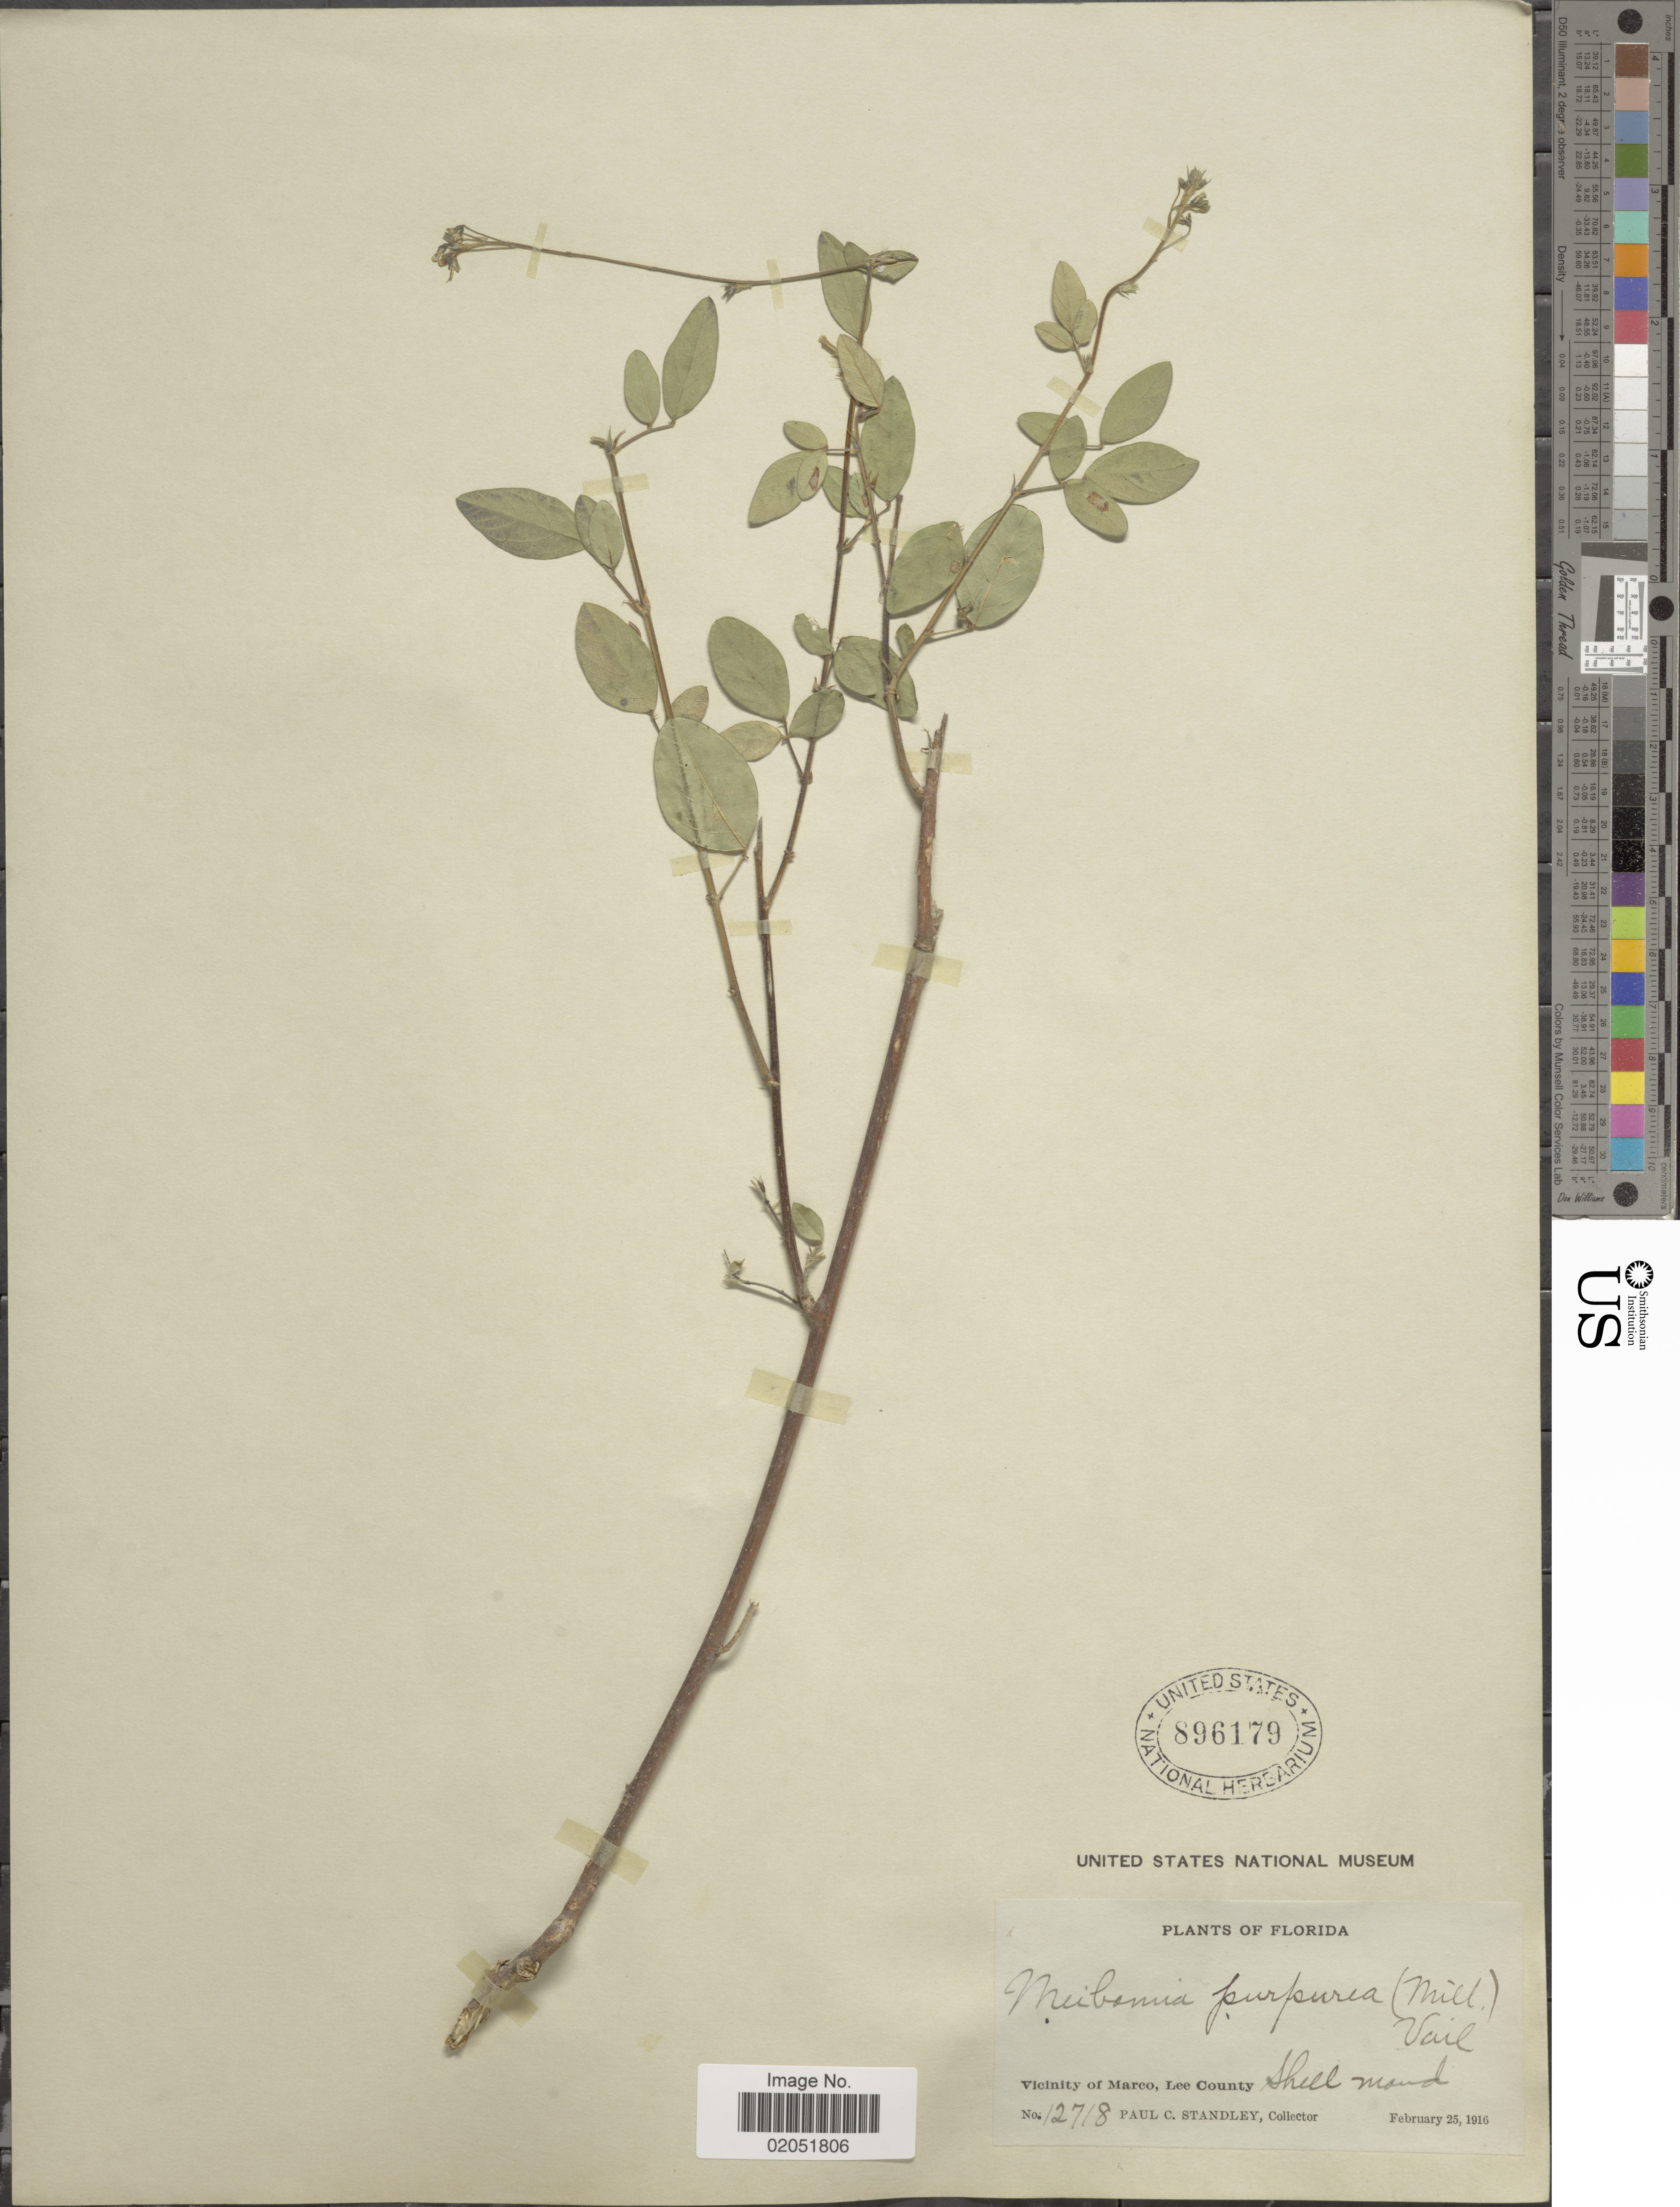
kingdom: Plantae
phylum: Tracheophyta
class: Magnoliopsida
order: Fabales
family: Fabaceae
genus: Desmodium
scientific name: Desmodium tortuosum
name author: (Sw.) DC.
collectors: J. P. Standley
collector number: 12718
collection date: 1916-02-25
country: United States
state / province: Florida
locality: Florida, Vicinity of Marco, Lee County. Shell mound.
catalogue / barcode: US 896179